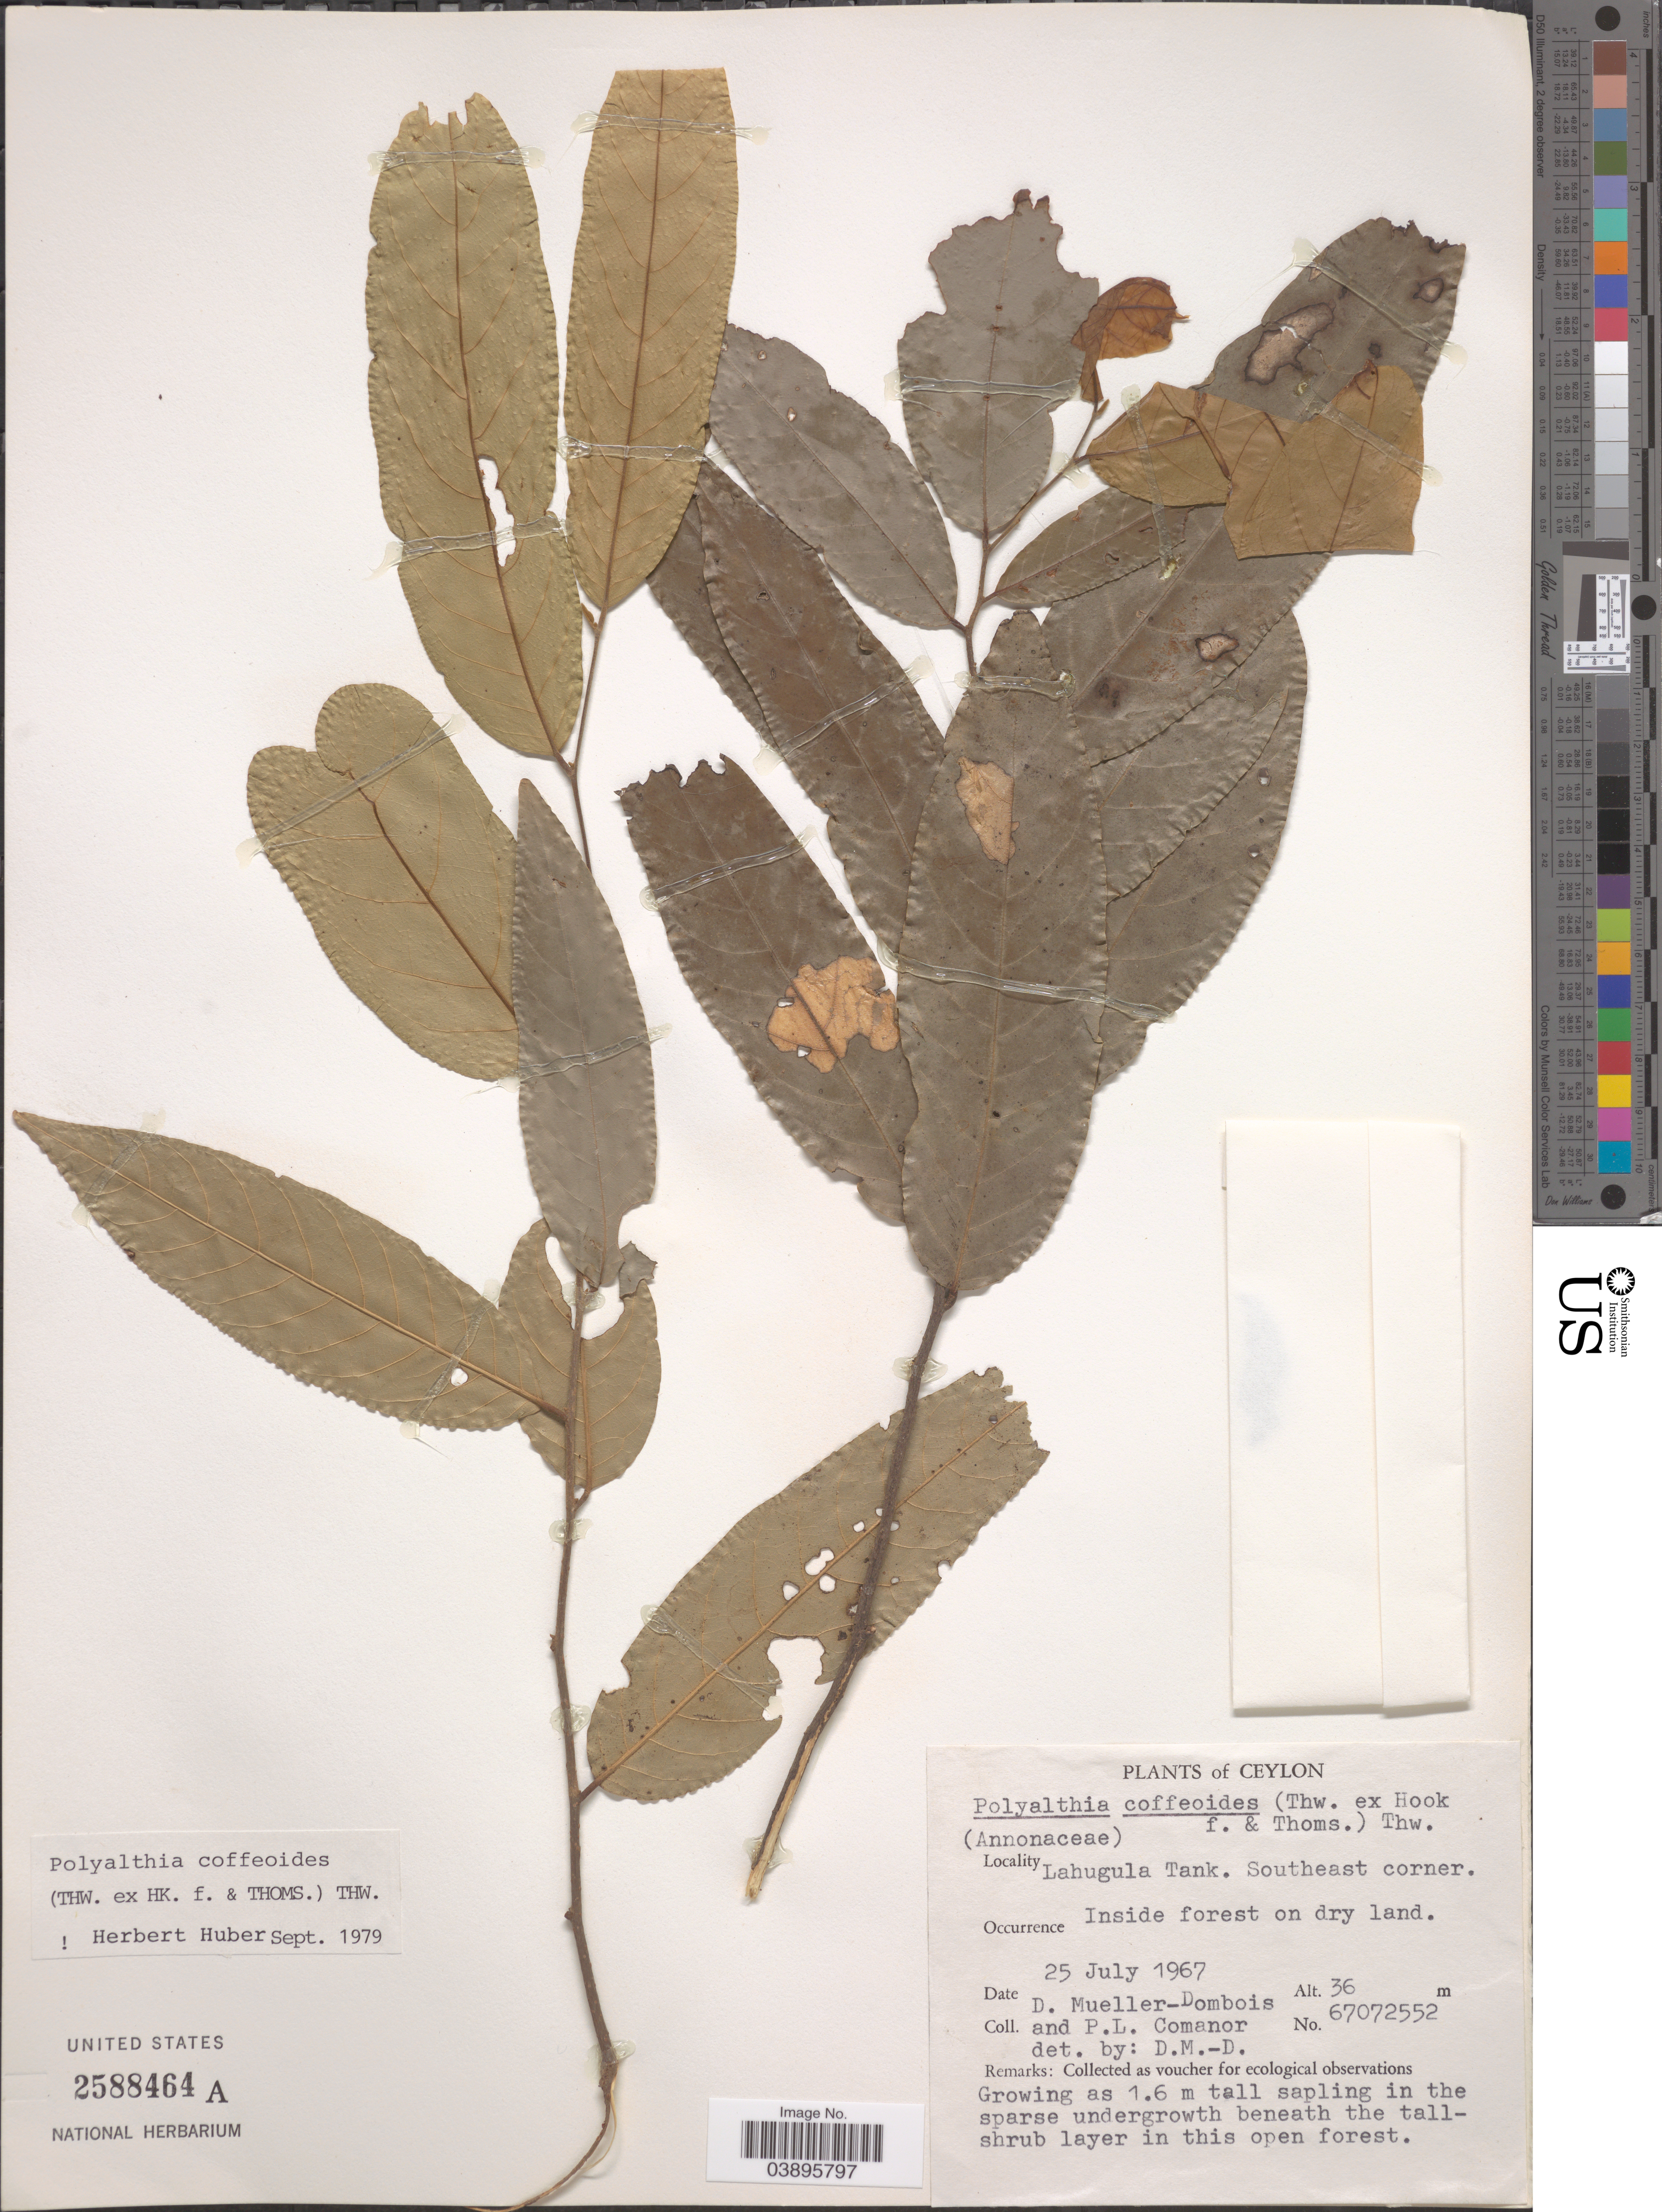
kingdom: Plantae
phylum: Tracheophyta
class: Magnoliopsida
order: Magnoliales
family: Annonaceae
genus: Polyalthia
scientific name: Polyalthia coffeoides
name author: (Thwaites ex Hook. f. & Thomson) Thwaites ex Bedd.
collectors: D. Mueller-Dombois & P. Comanor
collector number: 67072552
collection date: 1967-07-25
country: Sri Lanka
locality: Ceylon. Lahugula Tank. Southeast corner.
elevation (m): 36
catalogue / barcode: US 2588464A